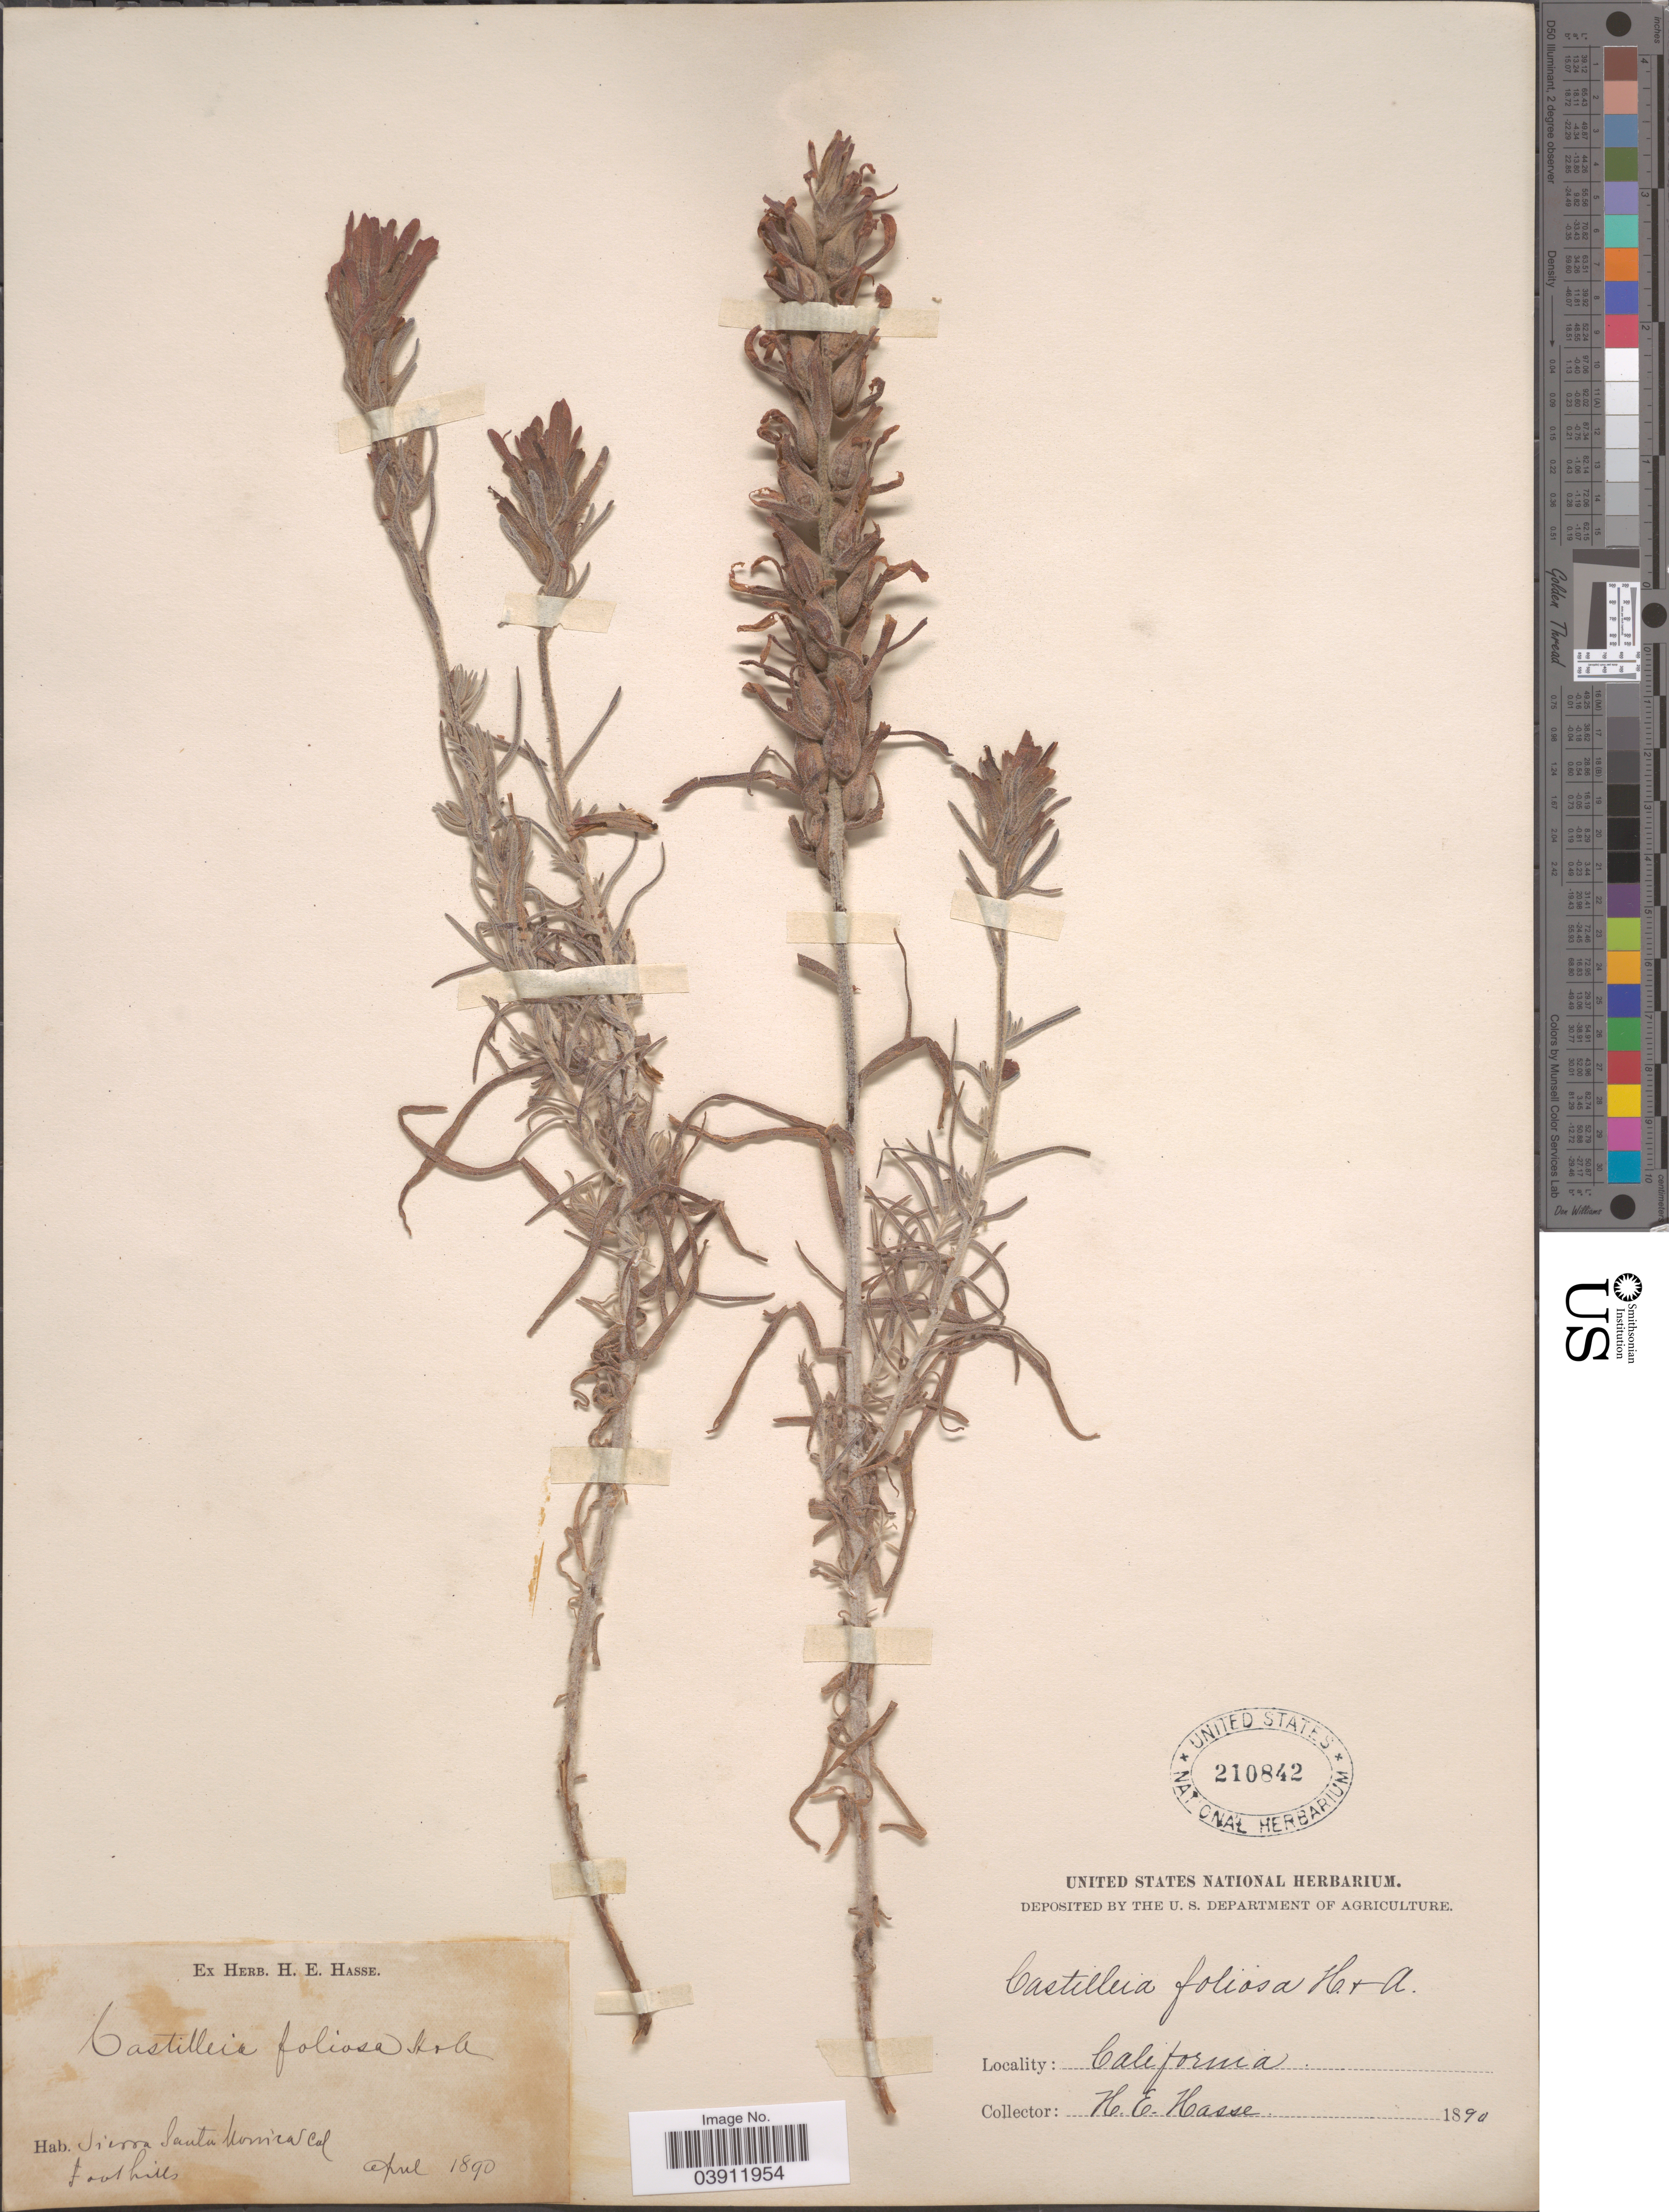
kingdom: Plantae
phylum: Tracheophyta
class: Magnoliopsida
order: Lamiales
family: Orobanchaceae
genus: Castilleja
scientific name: Castilleja foliolosa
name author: Hook. f.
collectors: H. E. Hasse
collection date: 1890-04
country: United States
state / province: California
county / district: Los Angeles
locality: Sierra santa Monica.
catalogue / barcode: US 210842